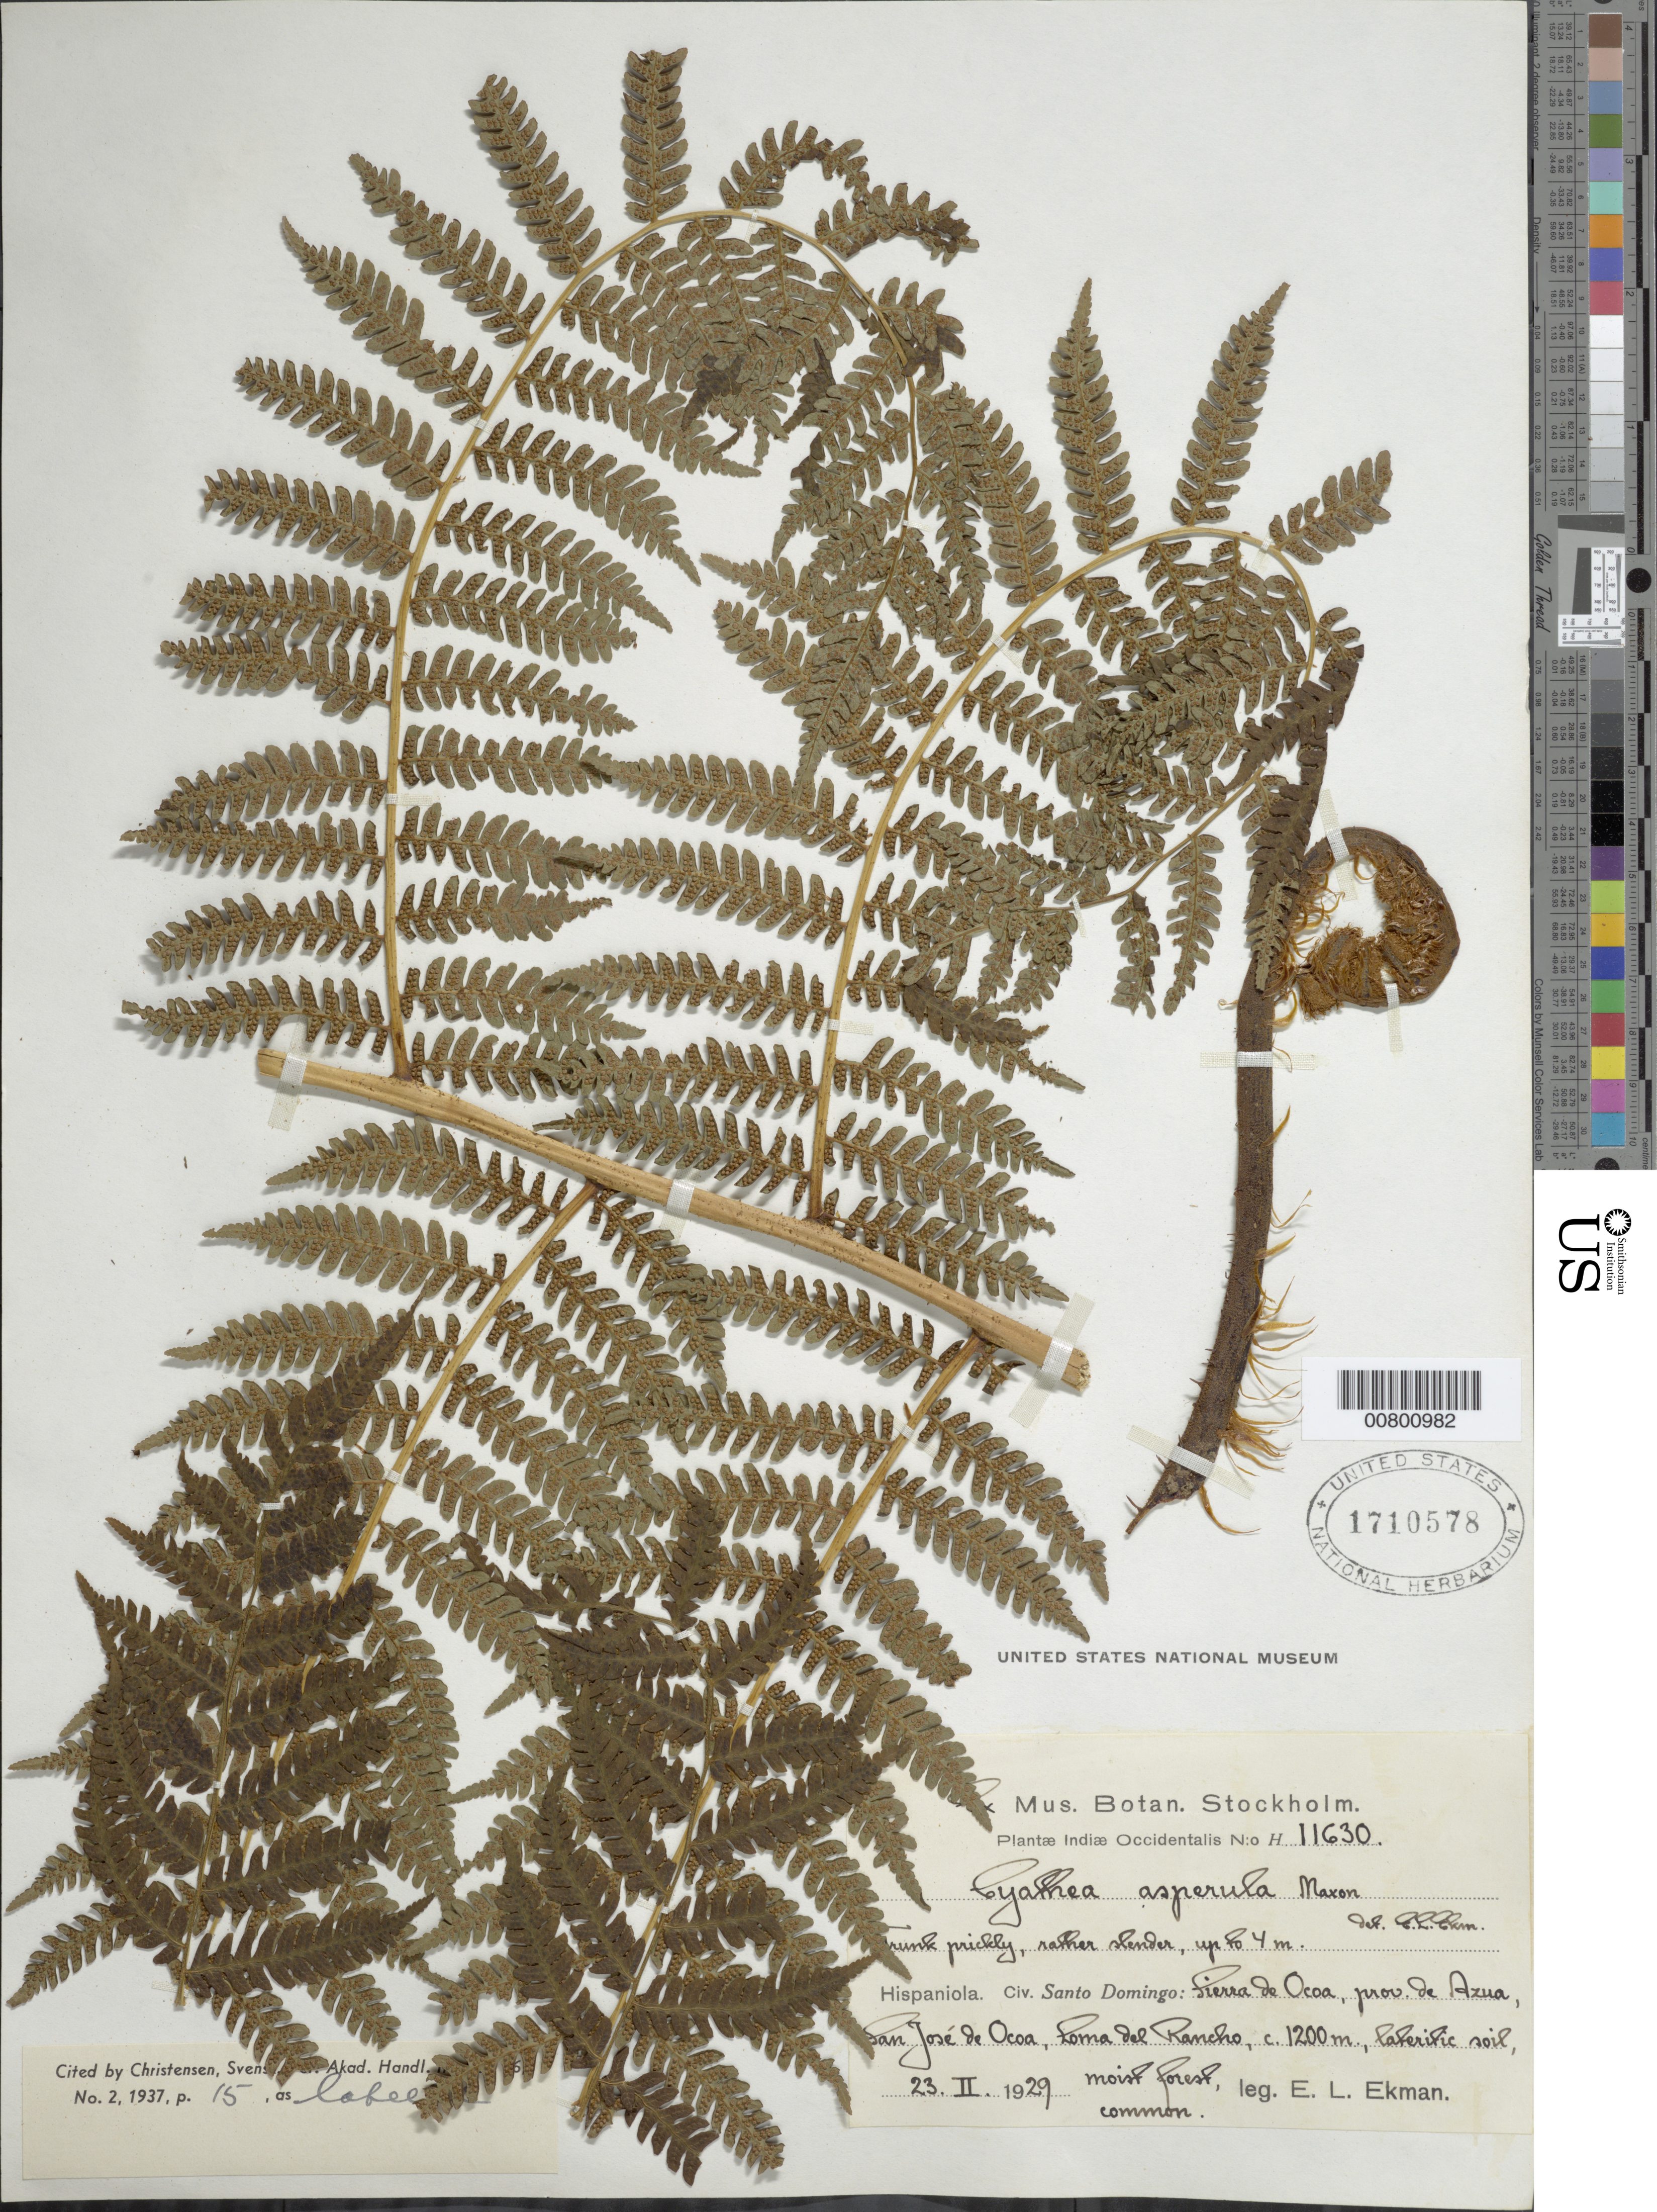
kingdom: Plantae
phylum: Tracheophyta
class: Polypodiopsida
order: Cyatheales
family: Cyatheaceae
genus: Cyathea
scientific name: Cyathea furfuracea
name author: Christ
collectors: E. L. Ekman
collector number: H 11630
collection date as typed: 23 Feb 1929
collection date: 1929-02-23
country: Dominican Republic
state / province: Azua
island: Hispaniola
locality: Sierra de Ocoa, San José de Ocoa, Loma del Rancho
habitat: Moist forest, lateritic soil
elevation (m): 1200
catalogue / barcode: US 1710578